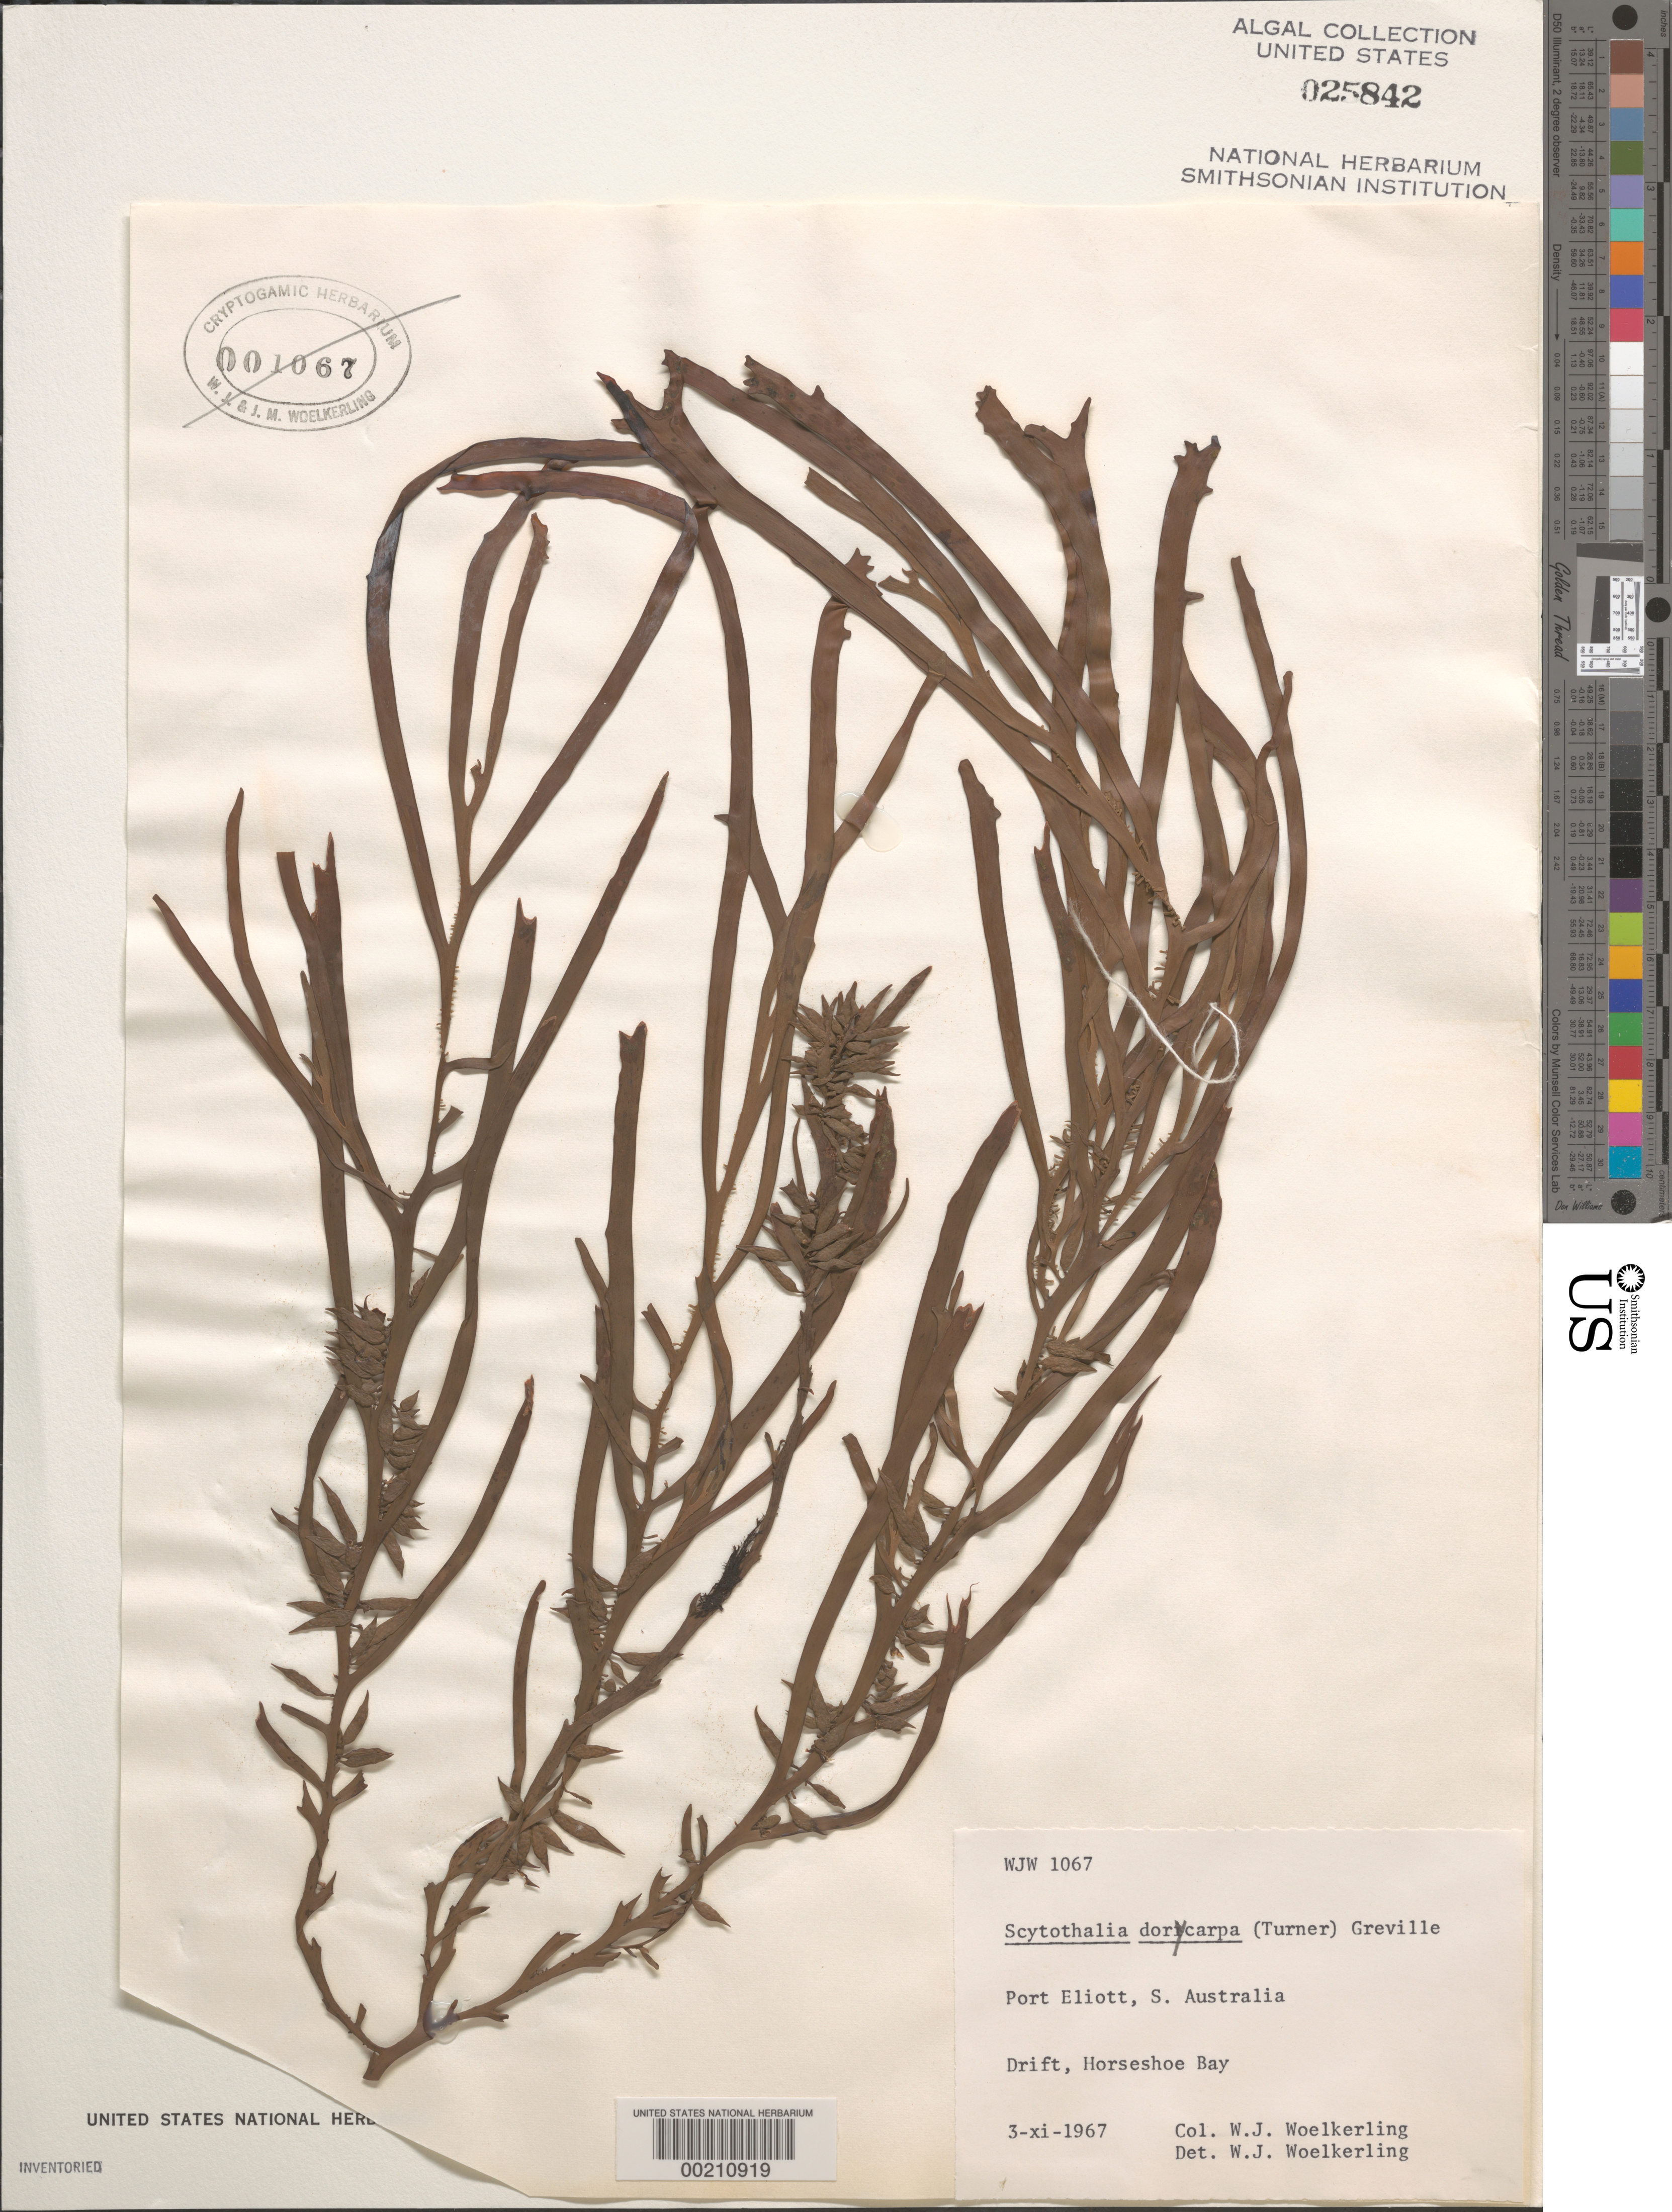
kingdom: Chromista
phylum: Ochrophyta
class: Phaeophyceae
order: Fucales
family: Seirococcaceae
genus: Scytothalia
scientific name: Scytothalia dorycarpa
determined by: Woelkerling, W. J.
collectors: W. Woelkerling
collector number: WJW 1067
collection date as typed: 03 Nov 1967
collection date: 1967-11-03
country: Australia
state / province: South Australia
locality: Horseshoe Bay, Port Eliott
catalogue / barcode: US 25842